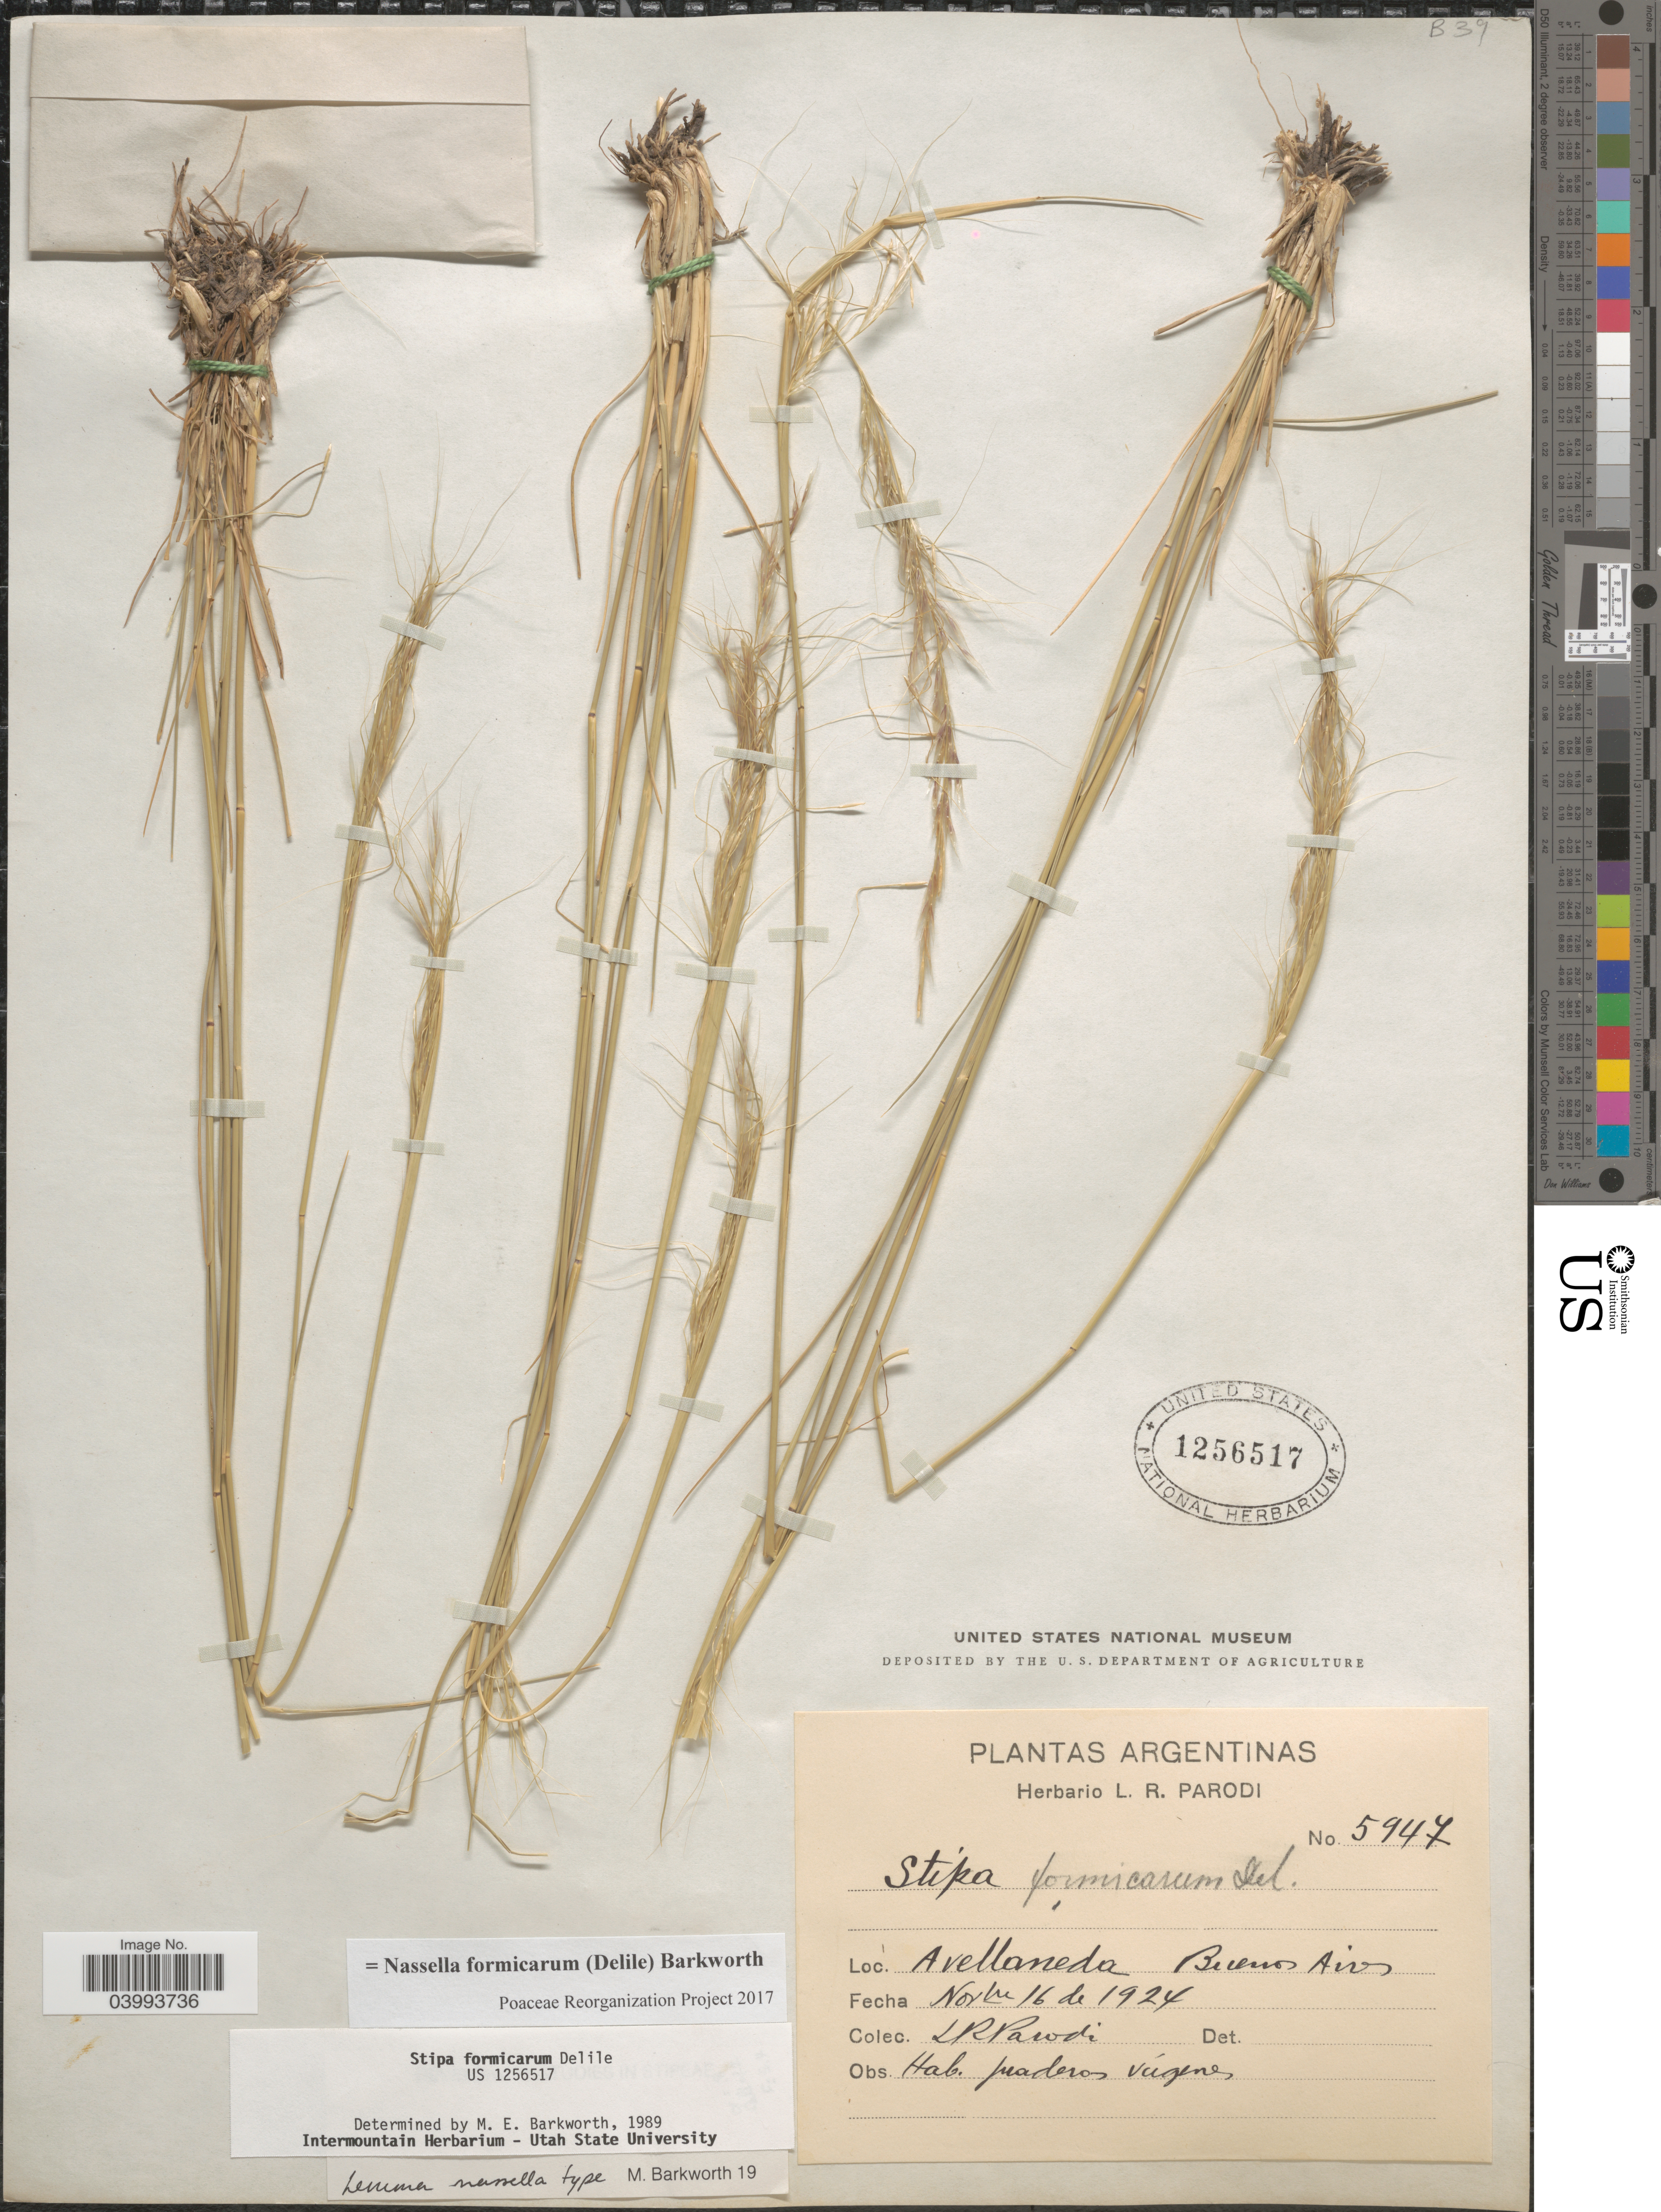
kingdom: Plantae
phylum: Tracheophyta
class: Liliopsida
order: Poales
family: Poaceae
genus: Nassella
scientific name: Nassella formicarum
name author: (Delile) Barkworth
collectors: L. R. Parodi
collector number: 5947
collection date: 1924-11-16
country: Argentina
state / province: Buenos Aires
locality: Avellaneda.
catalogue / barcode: US 1256517